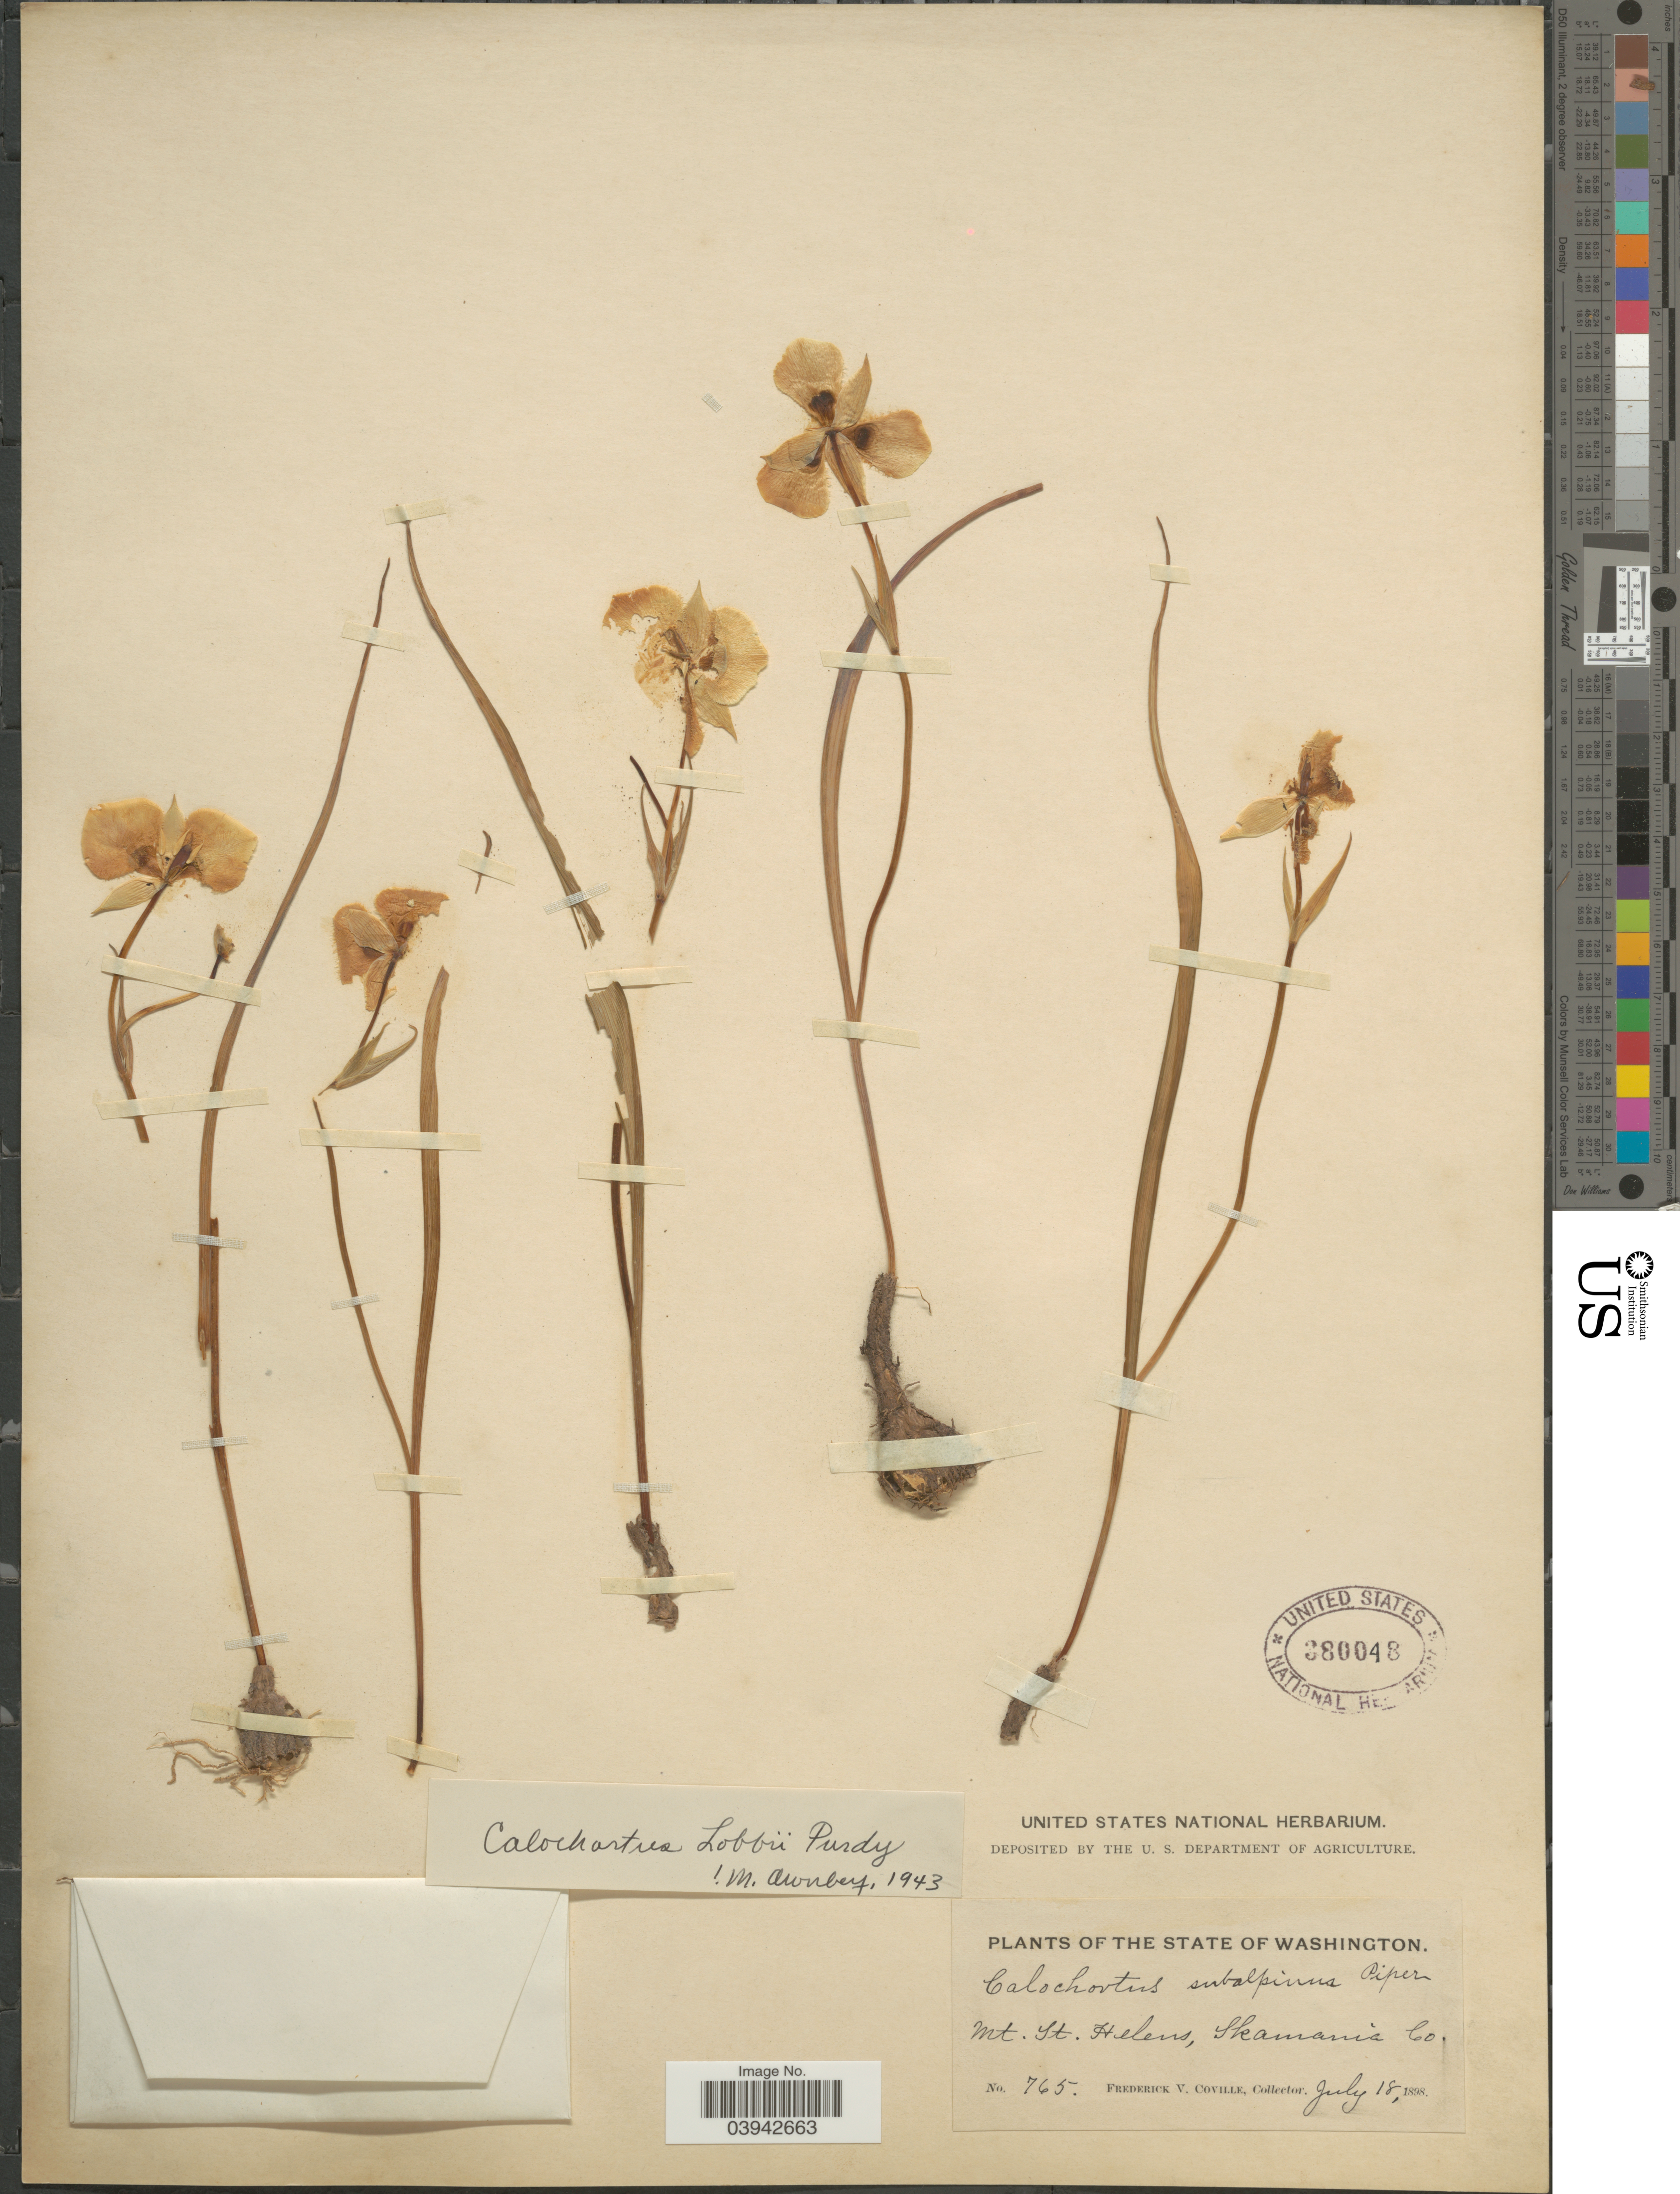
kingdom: Plantae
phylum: Tracheophyta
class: Liliopsida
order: Liliales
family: Liliaceae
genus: Calochortus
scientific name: Calochortus lobbii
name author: Purdy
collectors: F. V. Coville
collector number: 765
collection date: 1898-07-18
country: United States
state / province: Washington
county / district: Skamania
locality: Mt. St. Helens, Skamania Co.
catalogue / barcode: US 380048